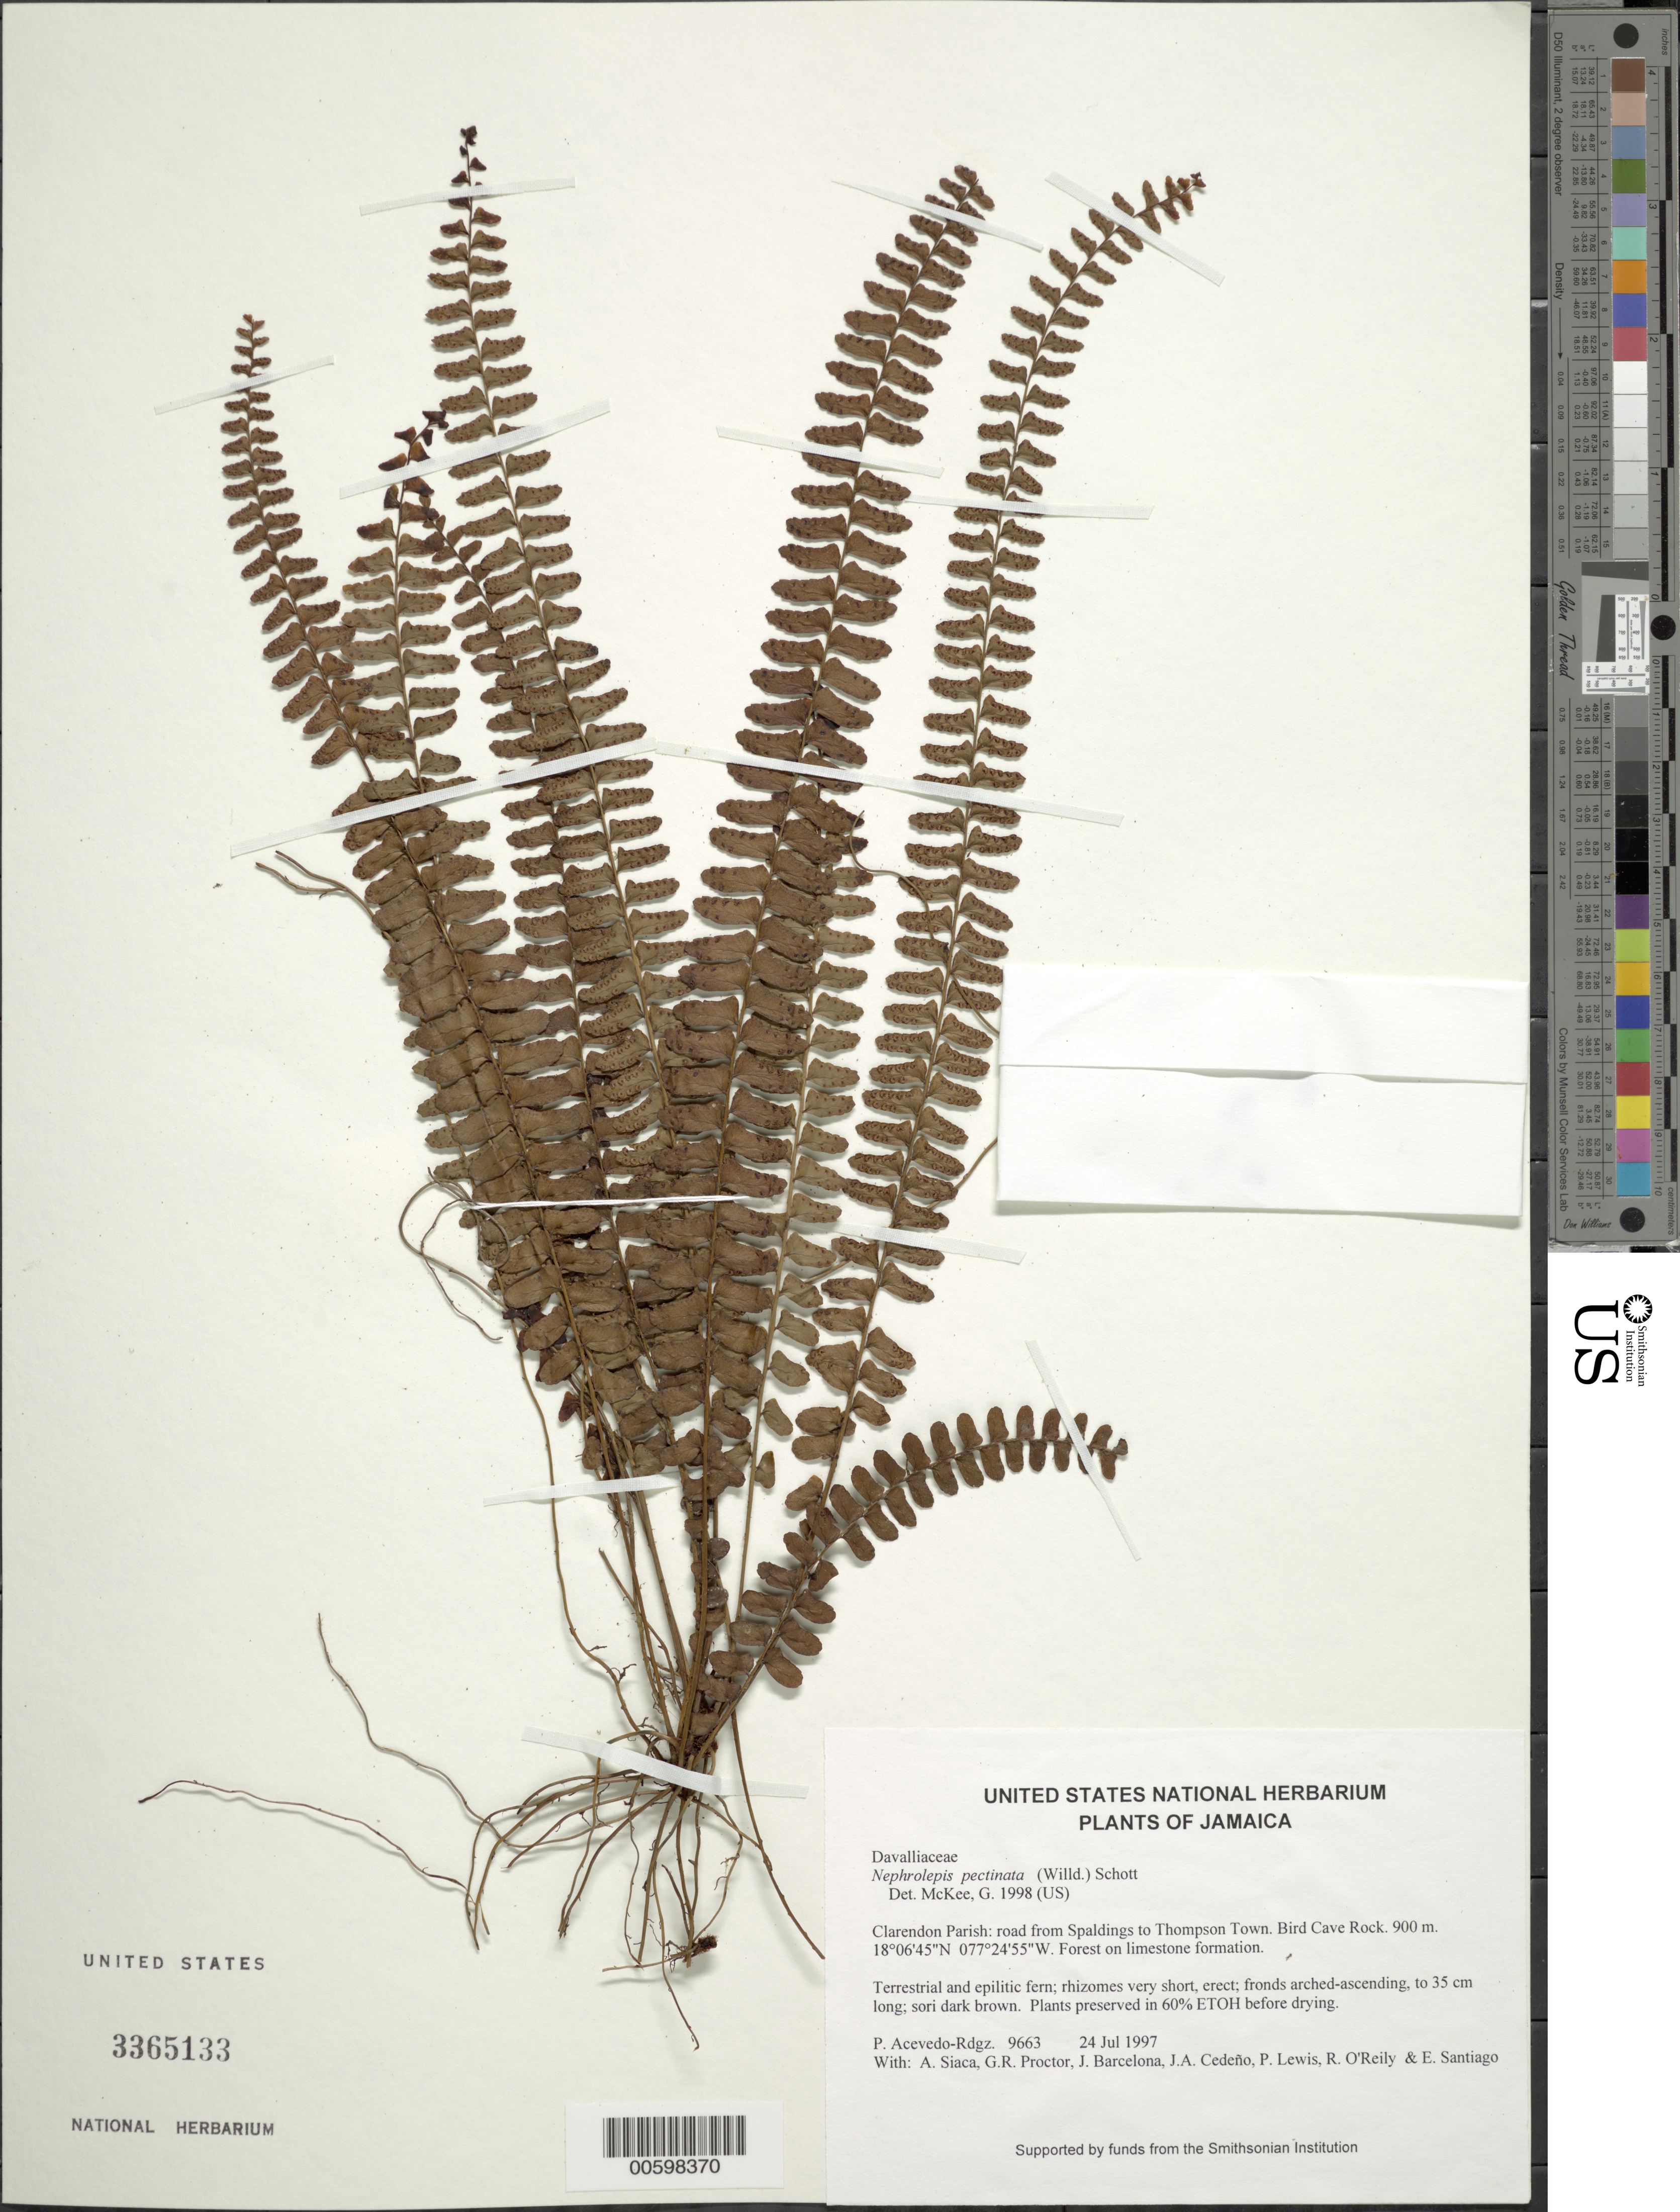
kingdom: Plantae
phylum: Tracheophyta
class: Polypodiopsida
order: Polypodiales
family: Nephrolepidaceae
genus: Nephrolepis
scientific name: Nephrolepis pectinata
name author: (Willd.) Schott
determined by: McKee, G. S., (US), NMNH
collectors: P. Acevedo-Rodr., A. Siaca, G. R. Proctor, J. Barcelona, J. A. Cedeño M., P. Lewis & R. O'Reilly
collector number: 9663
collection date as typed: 24 Jul 1997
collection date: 1997-07-24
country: Jamaica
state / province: Clarendon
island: Jamaica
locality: Clarendon Parish: road from Spaldings to Thompson Town. Bird Cave Rock.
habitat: Forest on limestone formation.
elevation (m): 900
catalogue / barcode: US 3365133